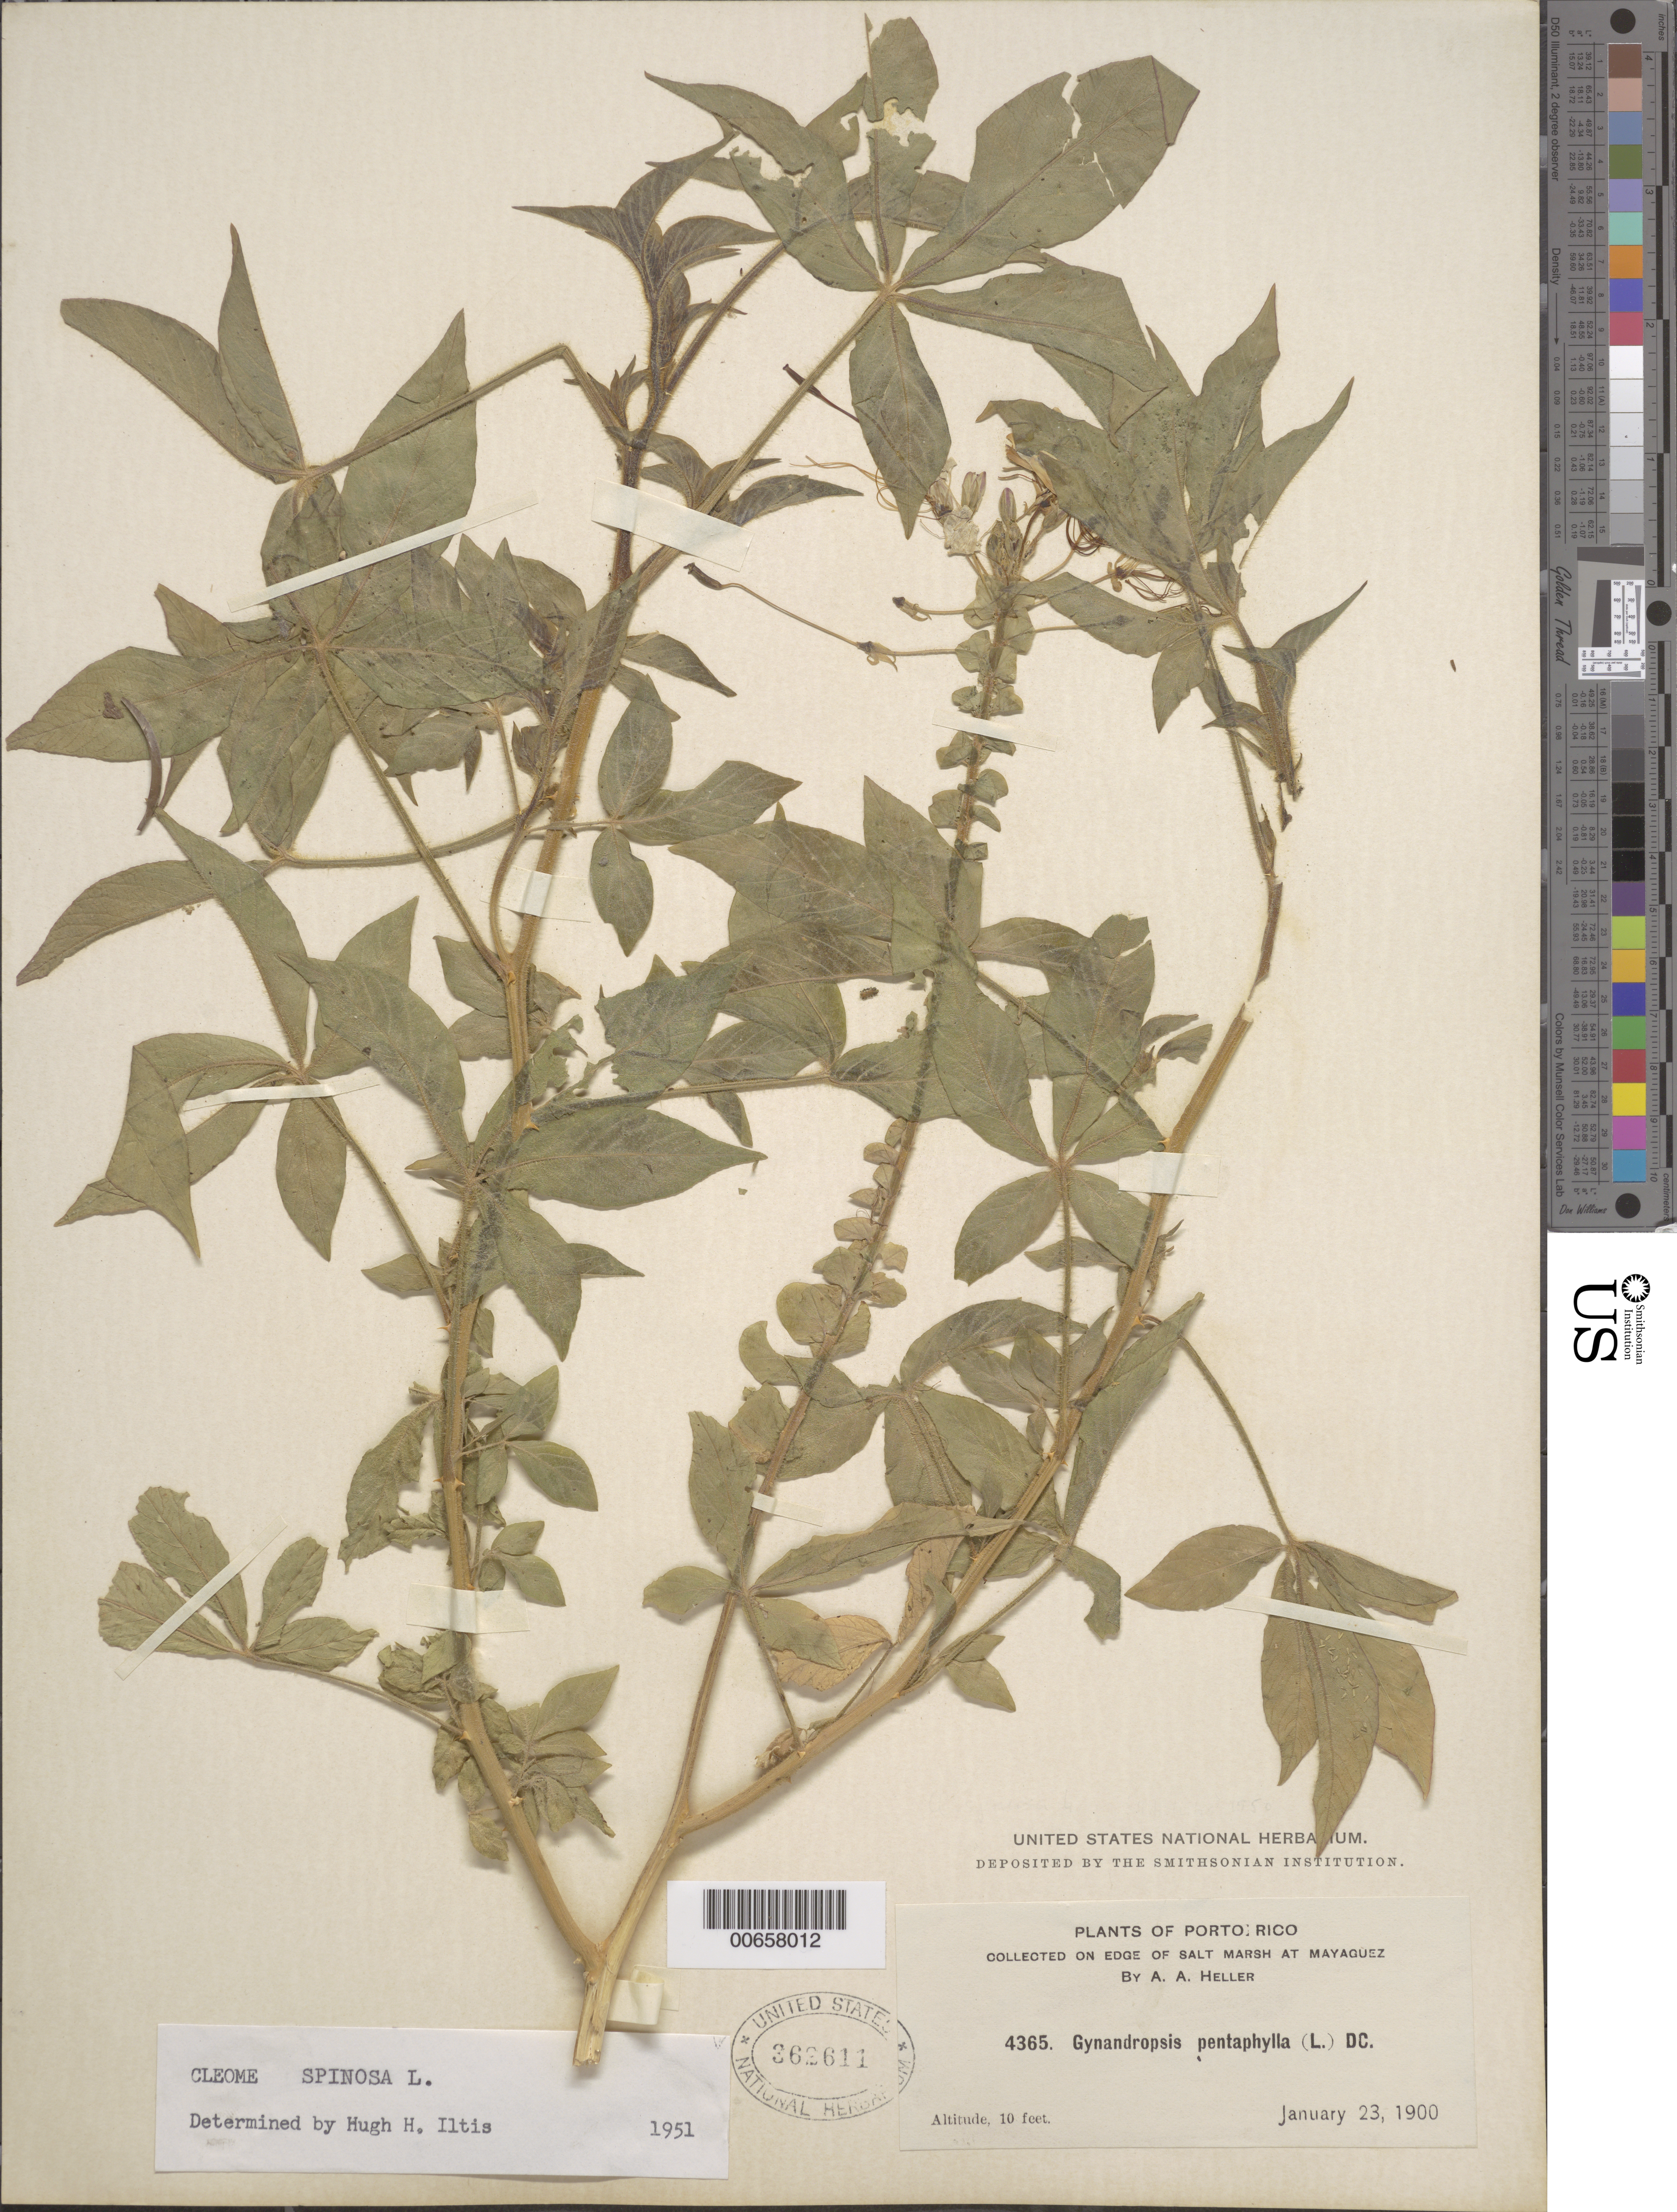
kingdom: Plantae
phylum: Tracheophyta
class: Magnoliopsida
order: Brassicales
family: Cleomaceae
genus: Tarenaya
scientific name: Tarenaya spinosa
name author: (Jacq.) Raf.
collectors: A. A. Heller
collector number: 4365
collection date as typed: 23 Jan 1900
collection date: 1900-01-23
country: Puerto Rico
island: Greater Antilles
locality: Mayaguez.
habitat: On edge of salt marsh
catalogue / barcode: US 362611